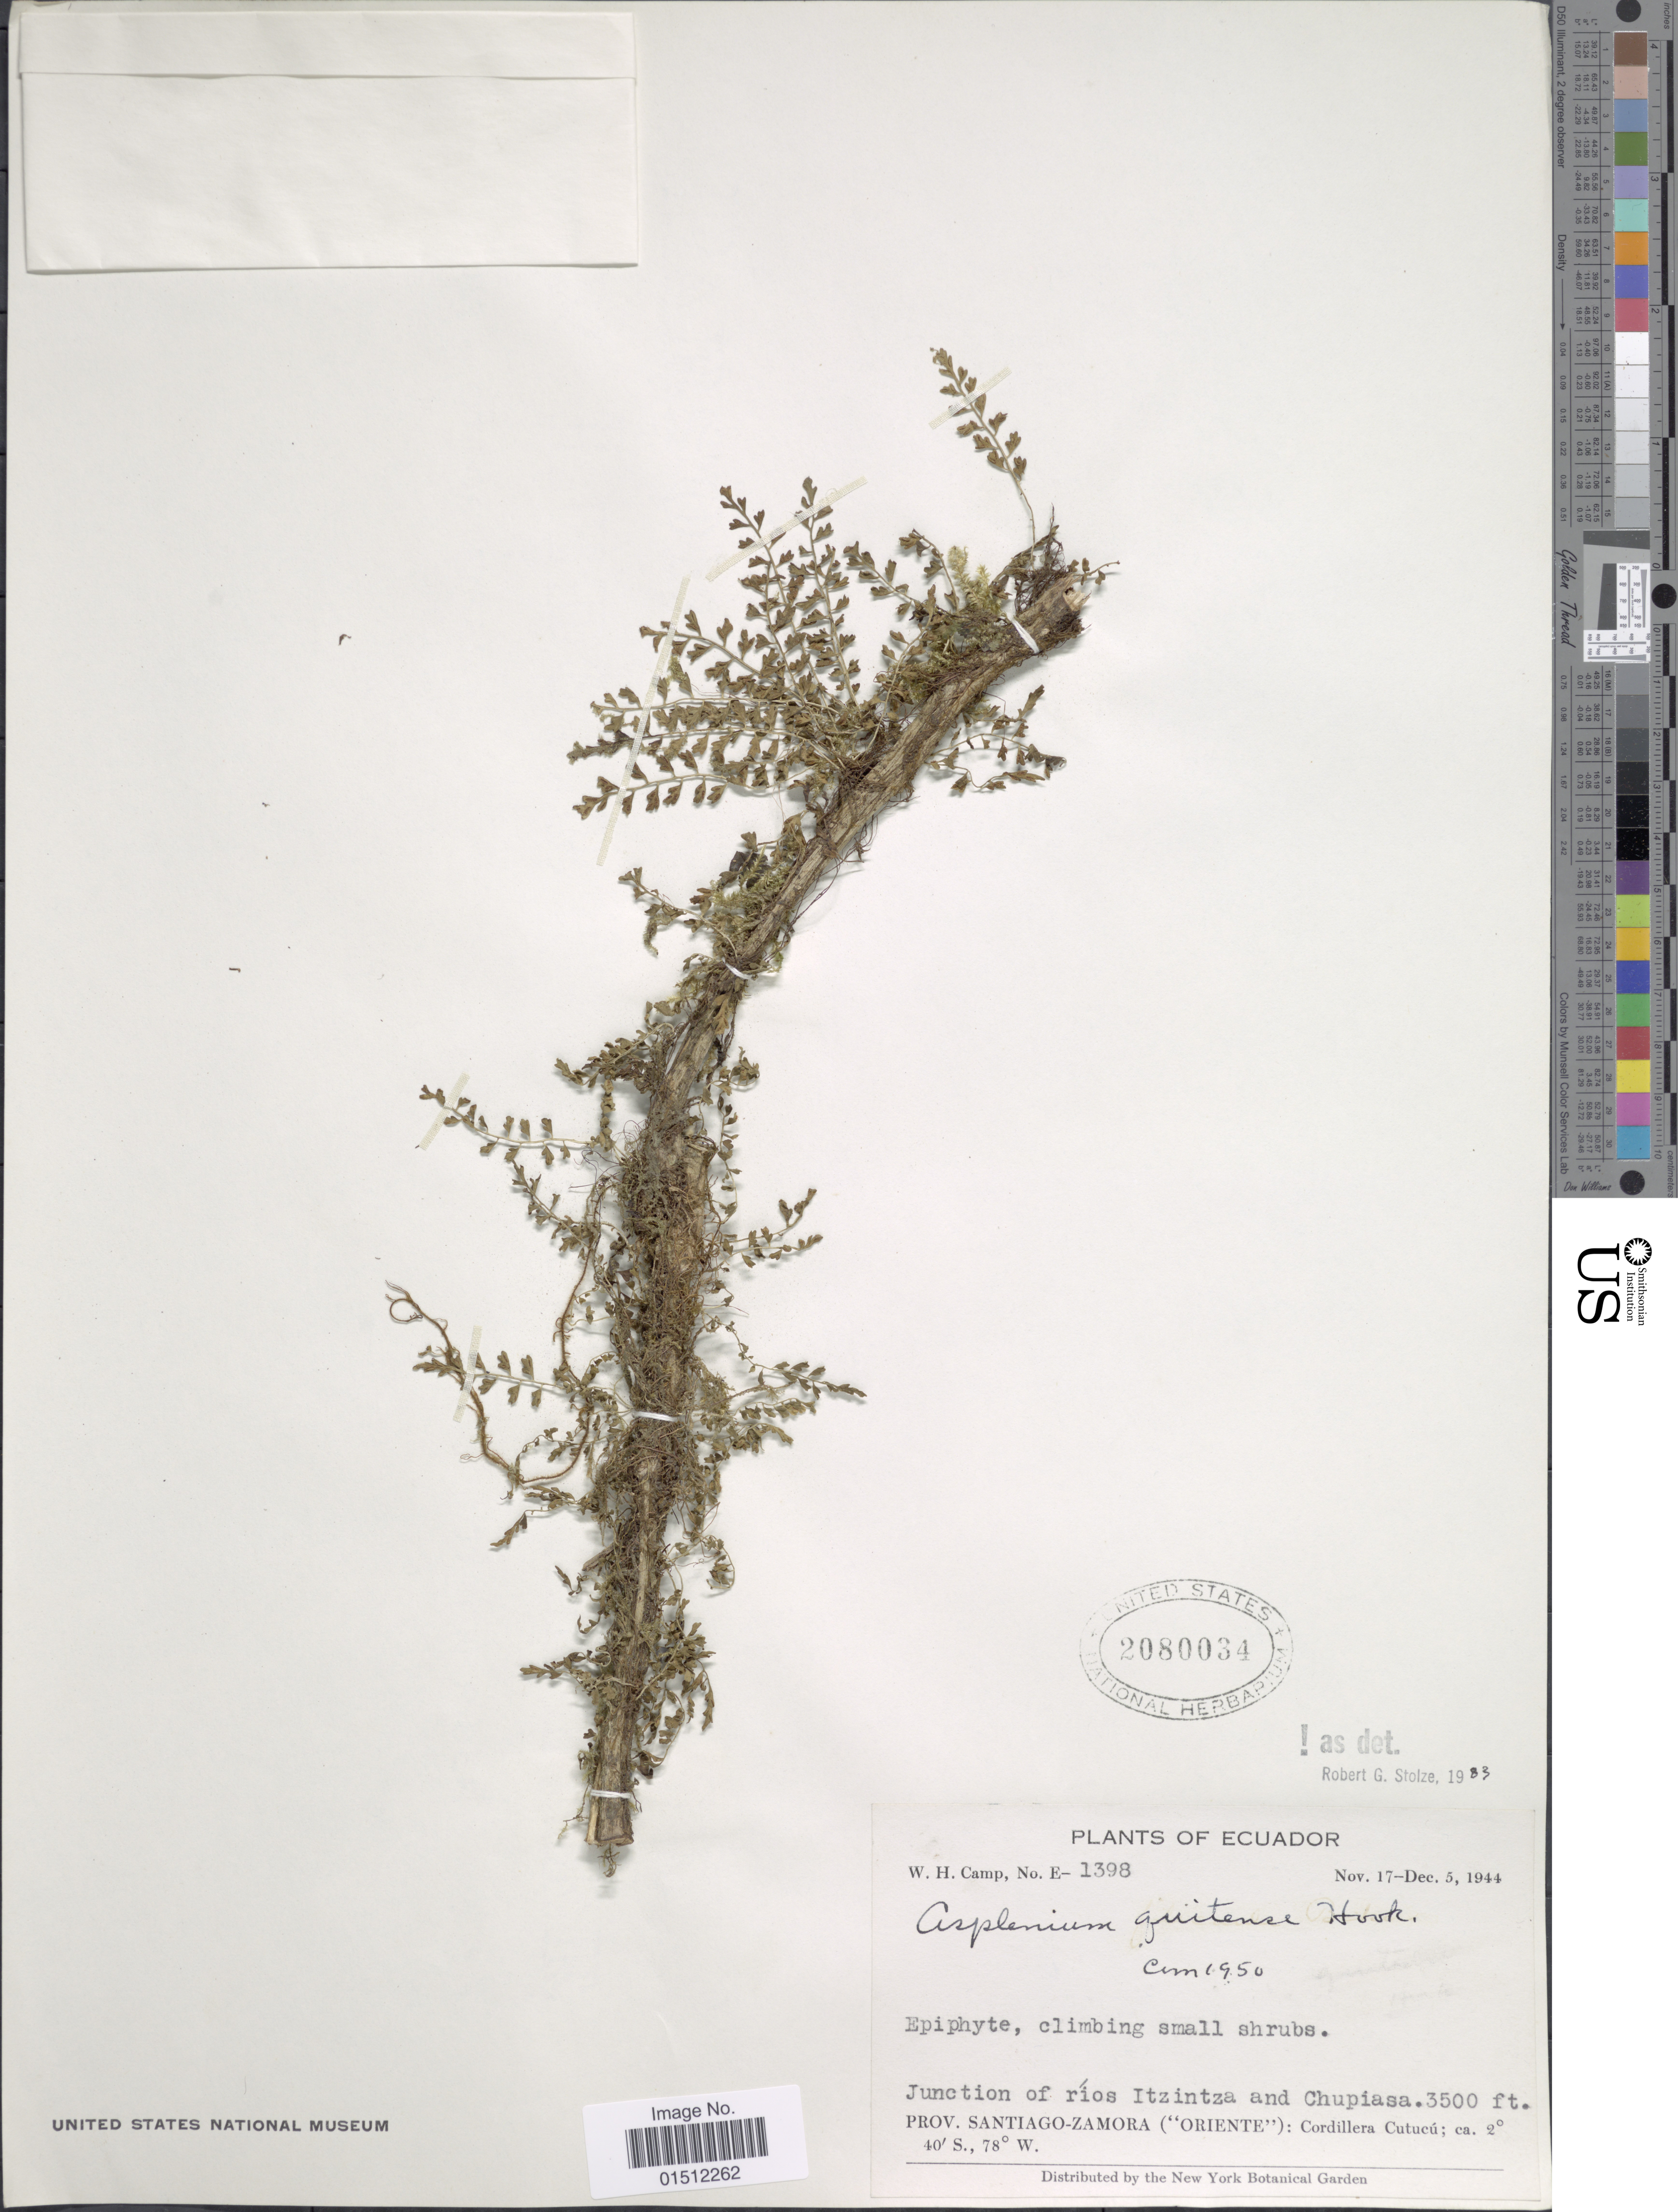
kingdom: Plantae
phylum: Tracheophyta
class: Polypodiopsida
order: Polypodiales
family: Aspleniaceae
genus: Asplenium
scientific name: Asplenium quitense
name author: Hook.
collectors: W. H. Camp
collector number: E-1398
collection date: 1944-11-17/1944-12-05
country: Ecuador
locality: Junction of rios Itzintza and Chupiasa. Prov. Santiago-Zamora ("Oriente"):Cordillera Cutucu.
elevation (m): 1067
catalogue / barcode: US 2080034